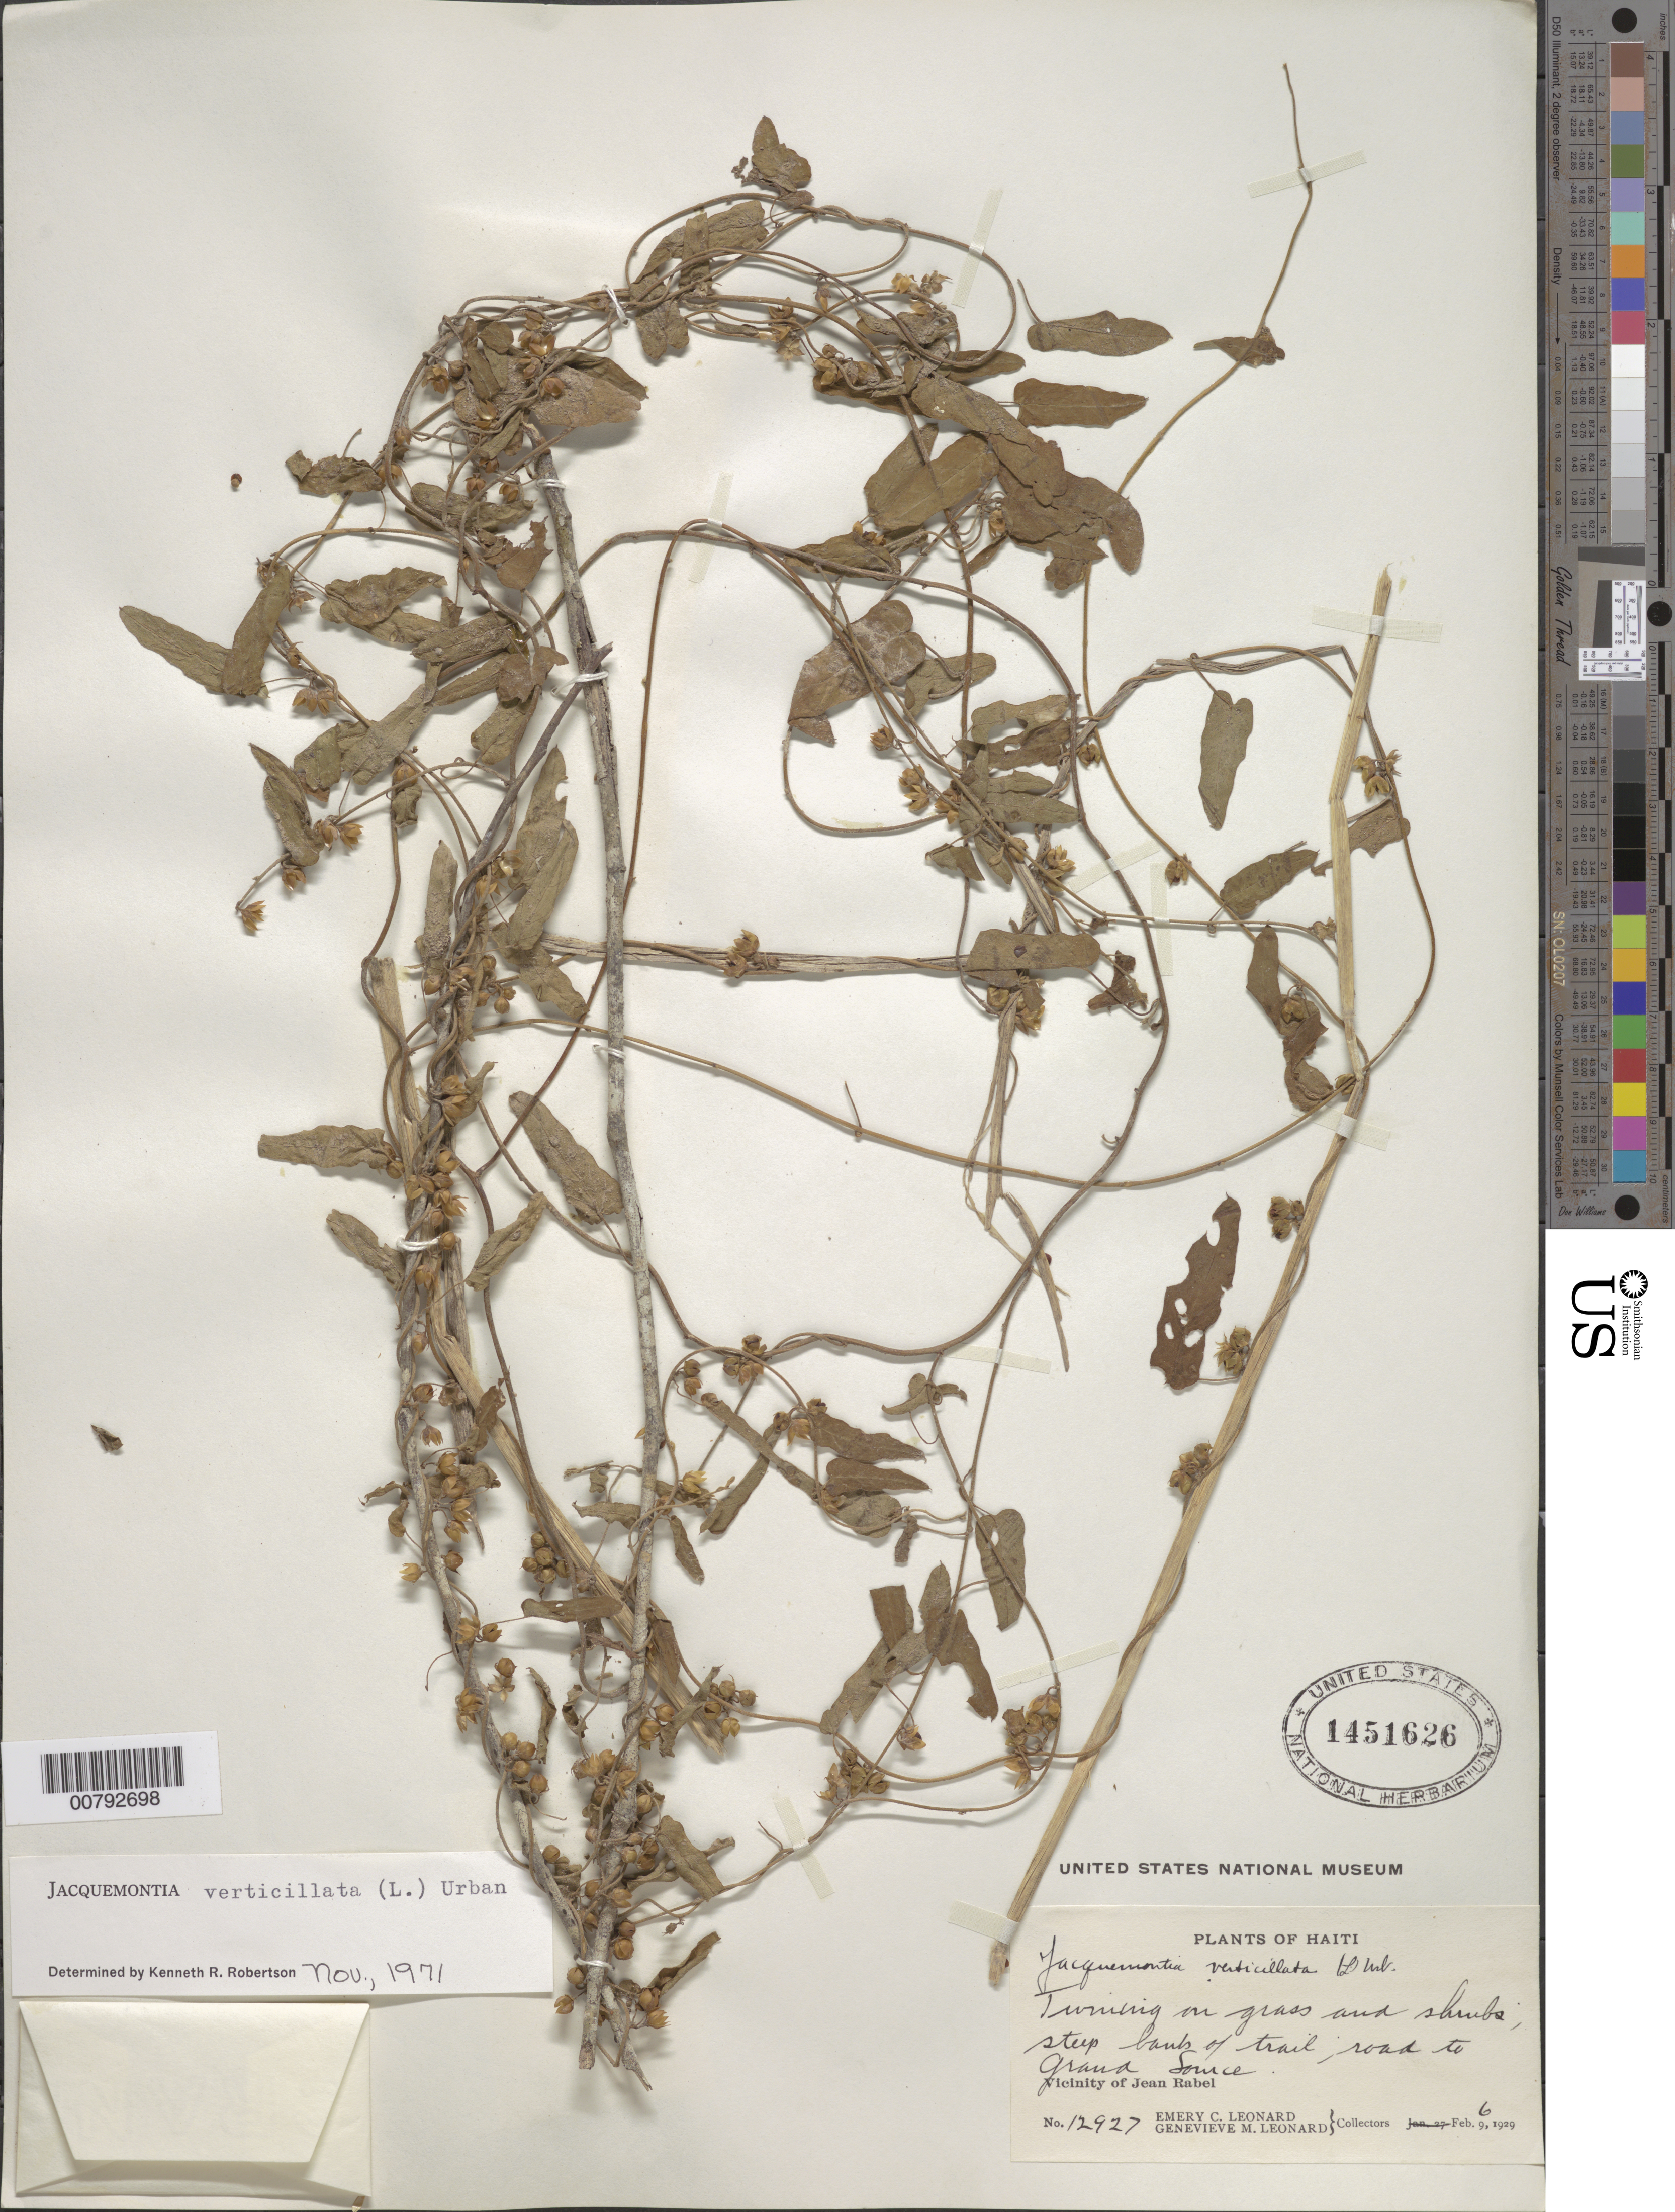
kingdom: Plantae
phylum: Tracheophyta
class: Magnoliopsida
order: Solanales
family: Convolvulaceae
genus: Jacquemontia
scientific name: Jacquemontia verticillata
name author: (L.) Urb.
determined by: Robertson, K. R.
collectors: E. C. Leonard & G. M. Leonard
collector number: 12927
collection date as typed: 06 Feb 1929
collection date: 1929-02-06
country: Haiti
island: Hispaniola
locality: Vicinity of Jean Rabel, road to Grand Source.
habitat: Steep bank of trail.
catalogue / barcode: US 1451626